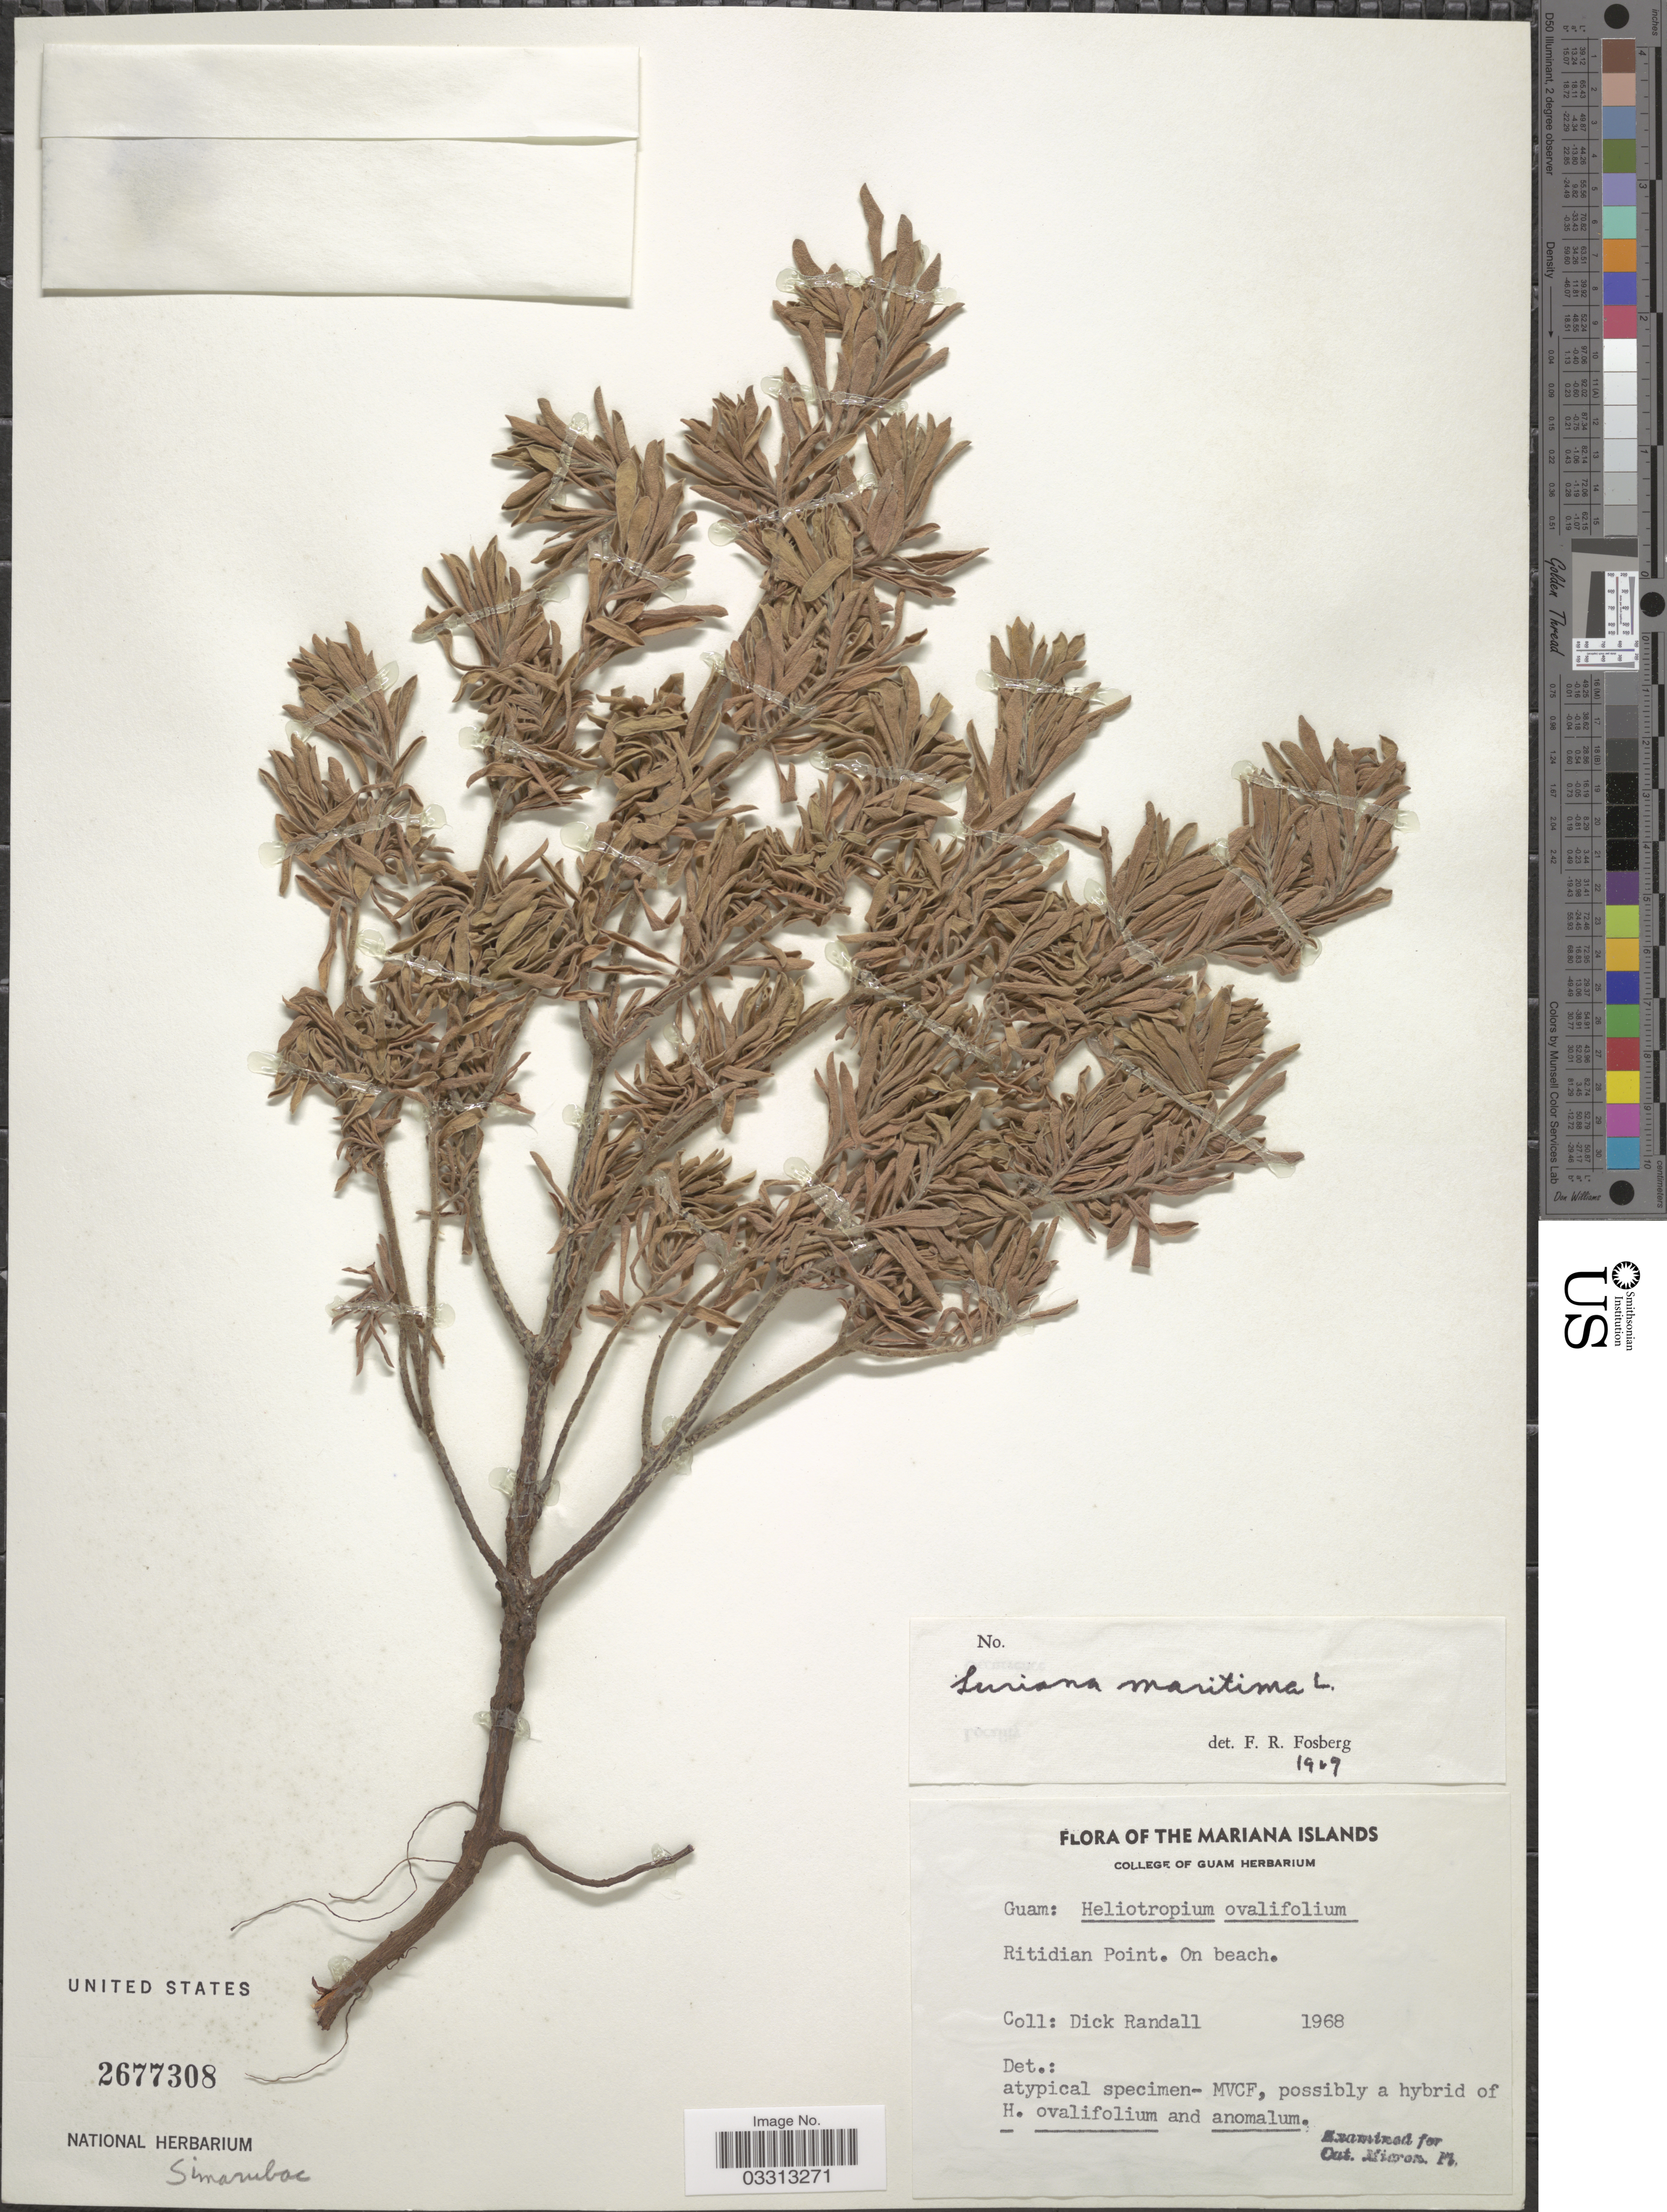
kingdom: Plantae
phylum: Tracheophyta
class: Magnoliopsida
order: Fabales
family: Surianaceae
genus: Suriana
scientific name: Suriana maritima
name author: L.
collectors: D.D. Randall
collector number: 1968?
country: Marshall Islands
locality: Ritidian Point. On beach.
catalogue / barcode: US 2677308